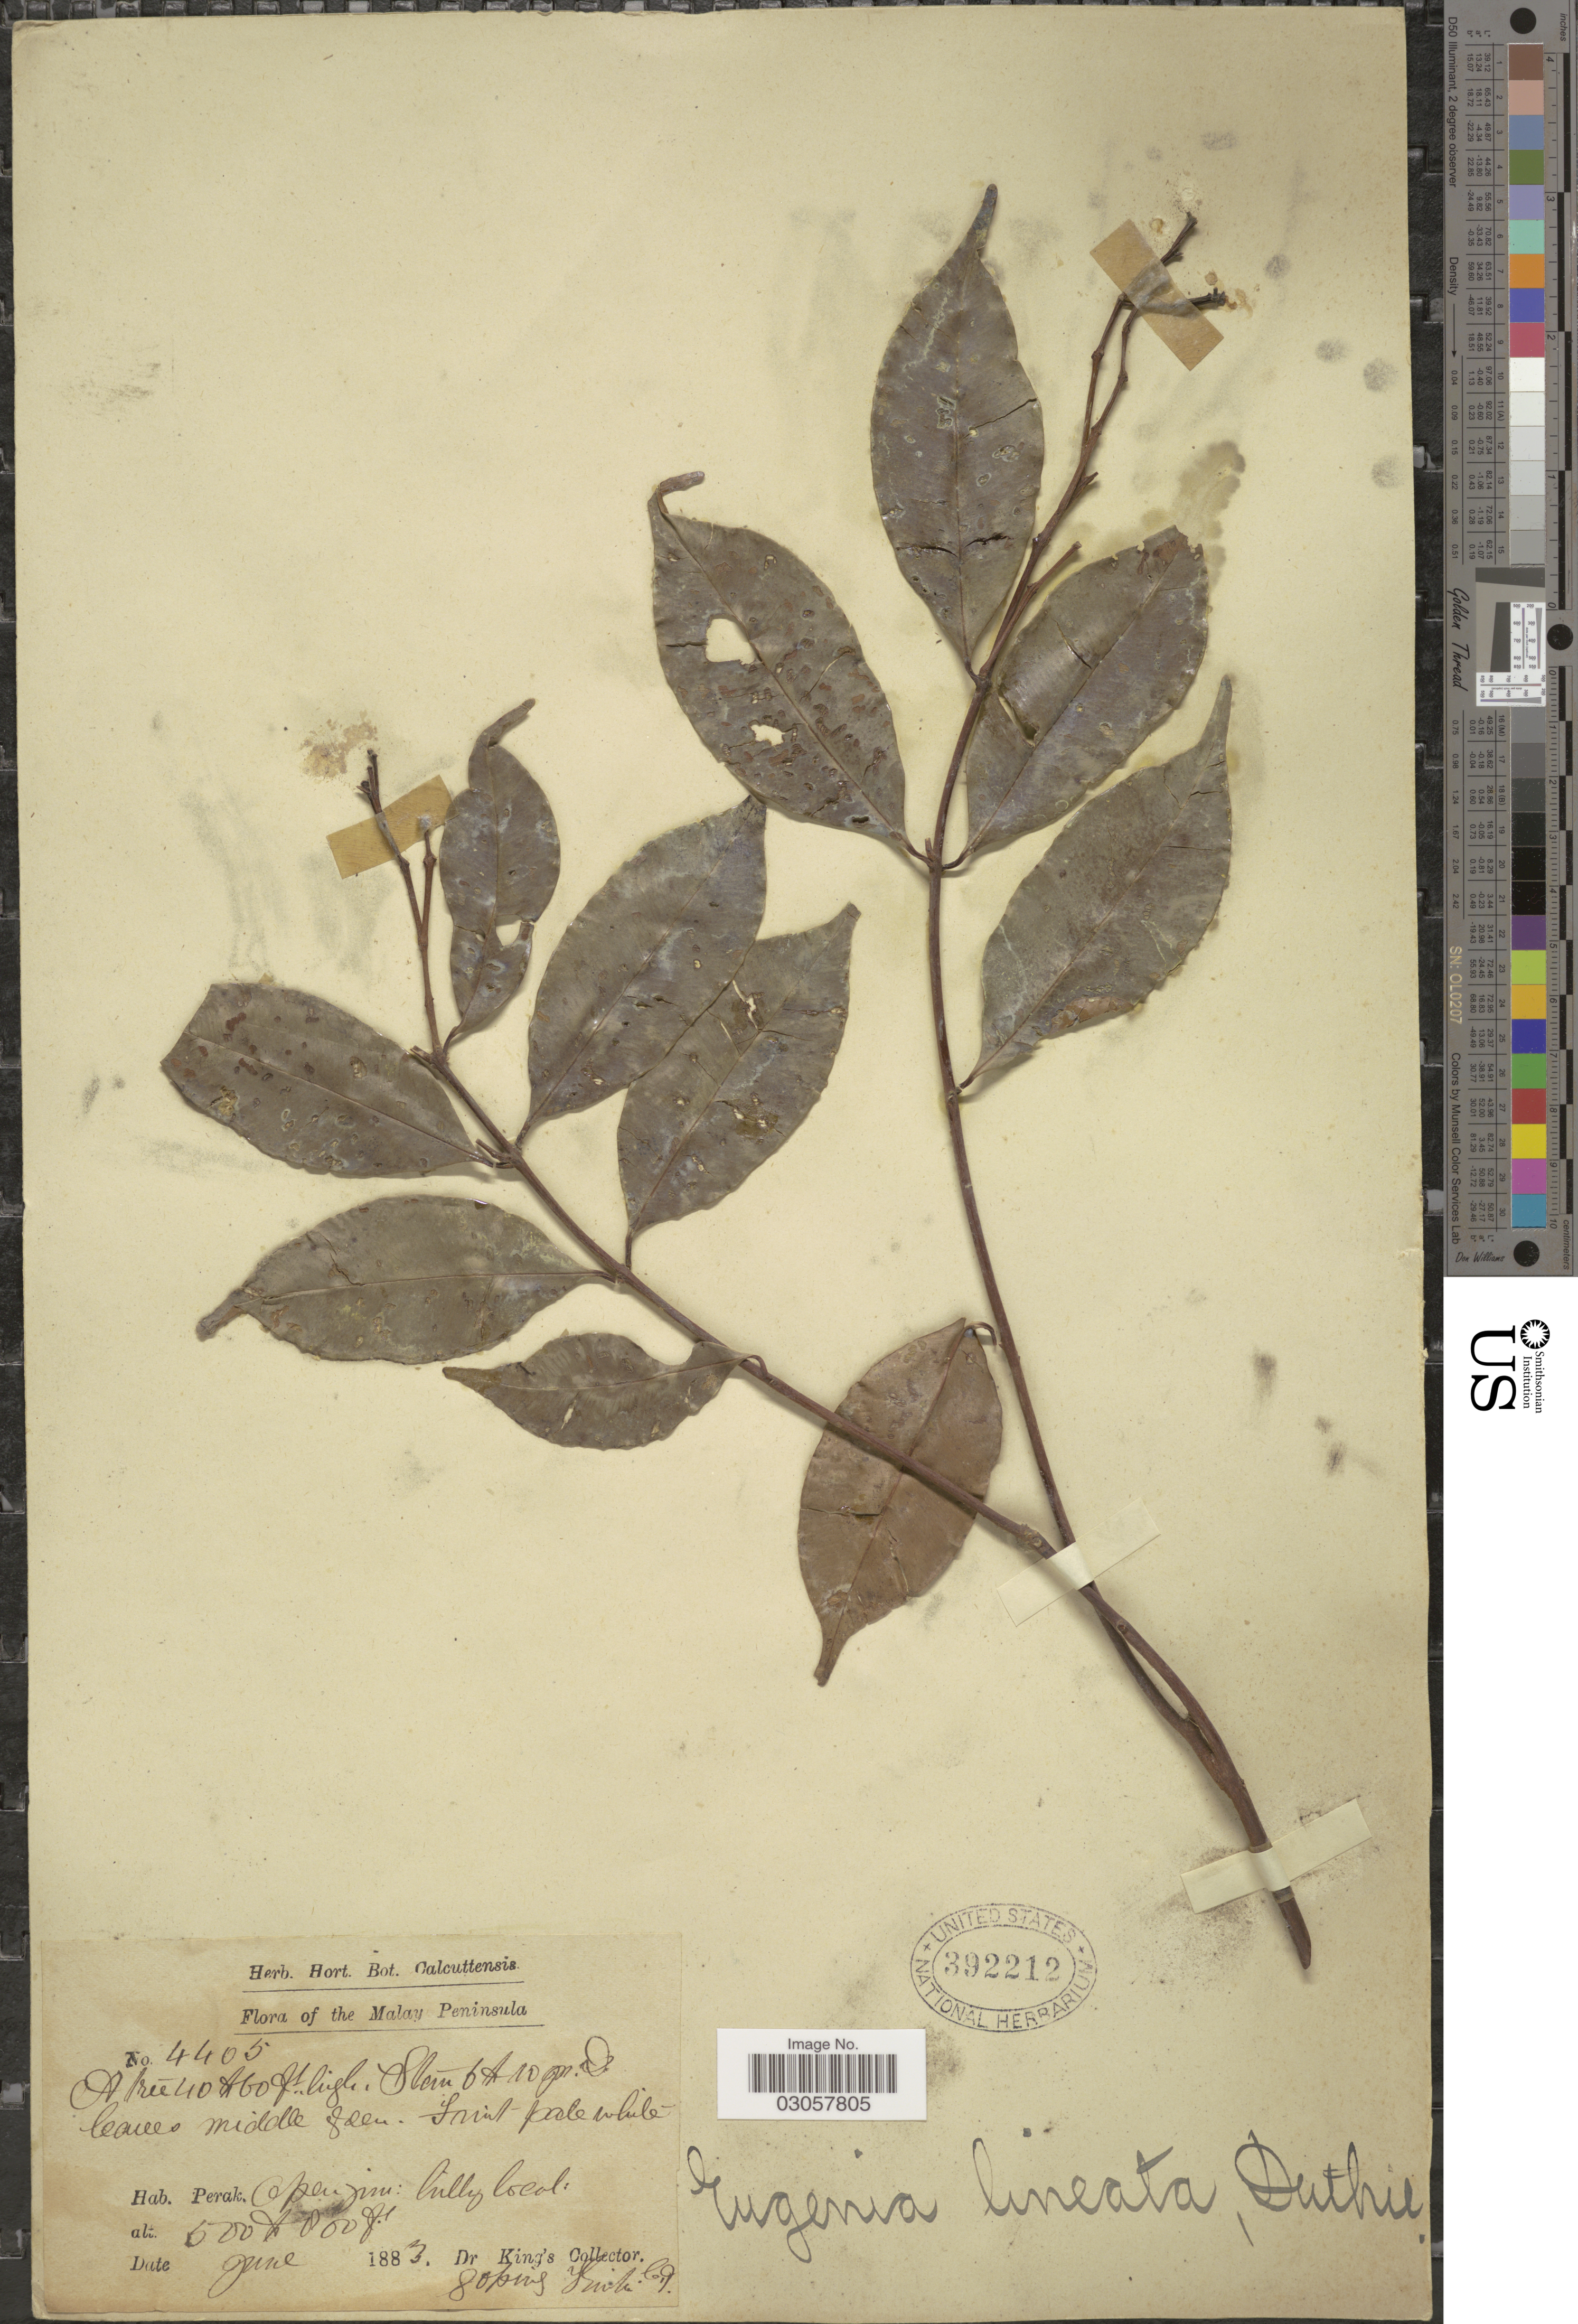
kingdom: Plantae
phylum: Tracheophyta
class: Magnoliopsida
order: Myrtales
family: Myrtaceae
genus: Syzygium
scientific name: Syzygium cerasiforme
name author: (Blume) Merr. & L.M. Perry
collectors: Dr. King's collector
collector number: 4405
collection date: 1883-06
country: Malaysia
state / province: Perak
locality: Malay Peninsula.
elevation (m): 152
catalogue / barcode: US 392212